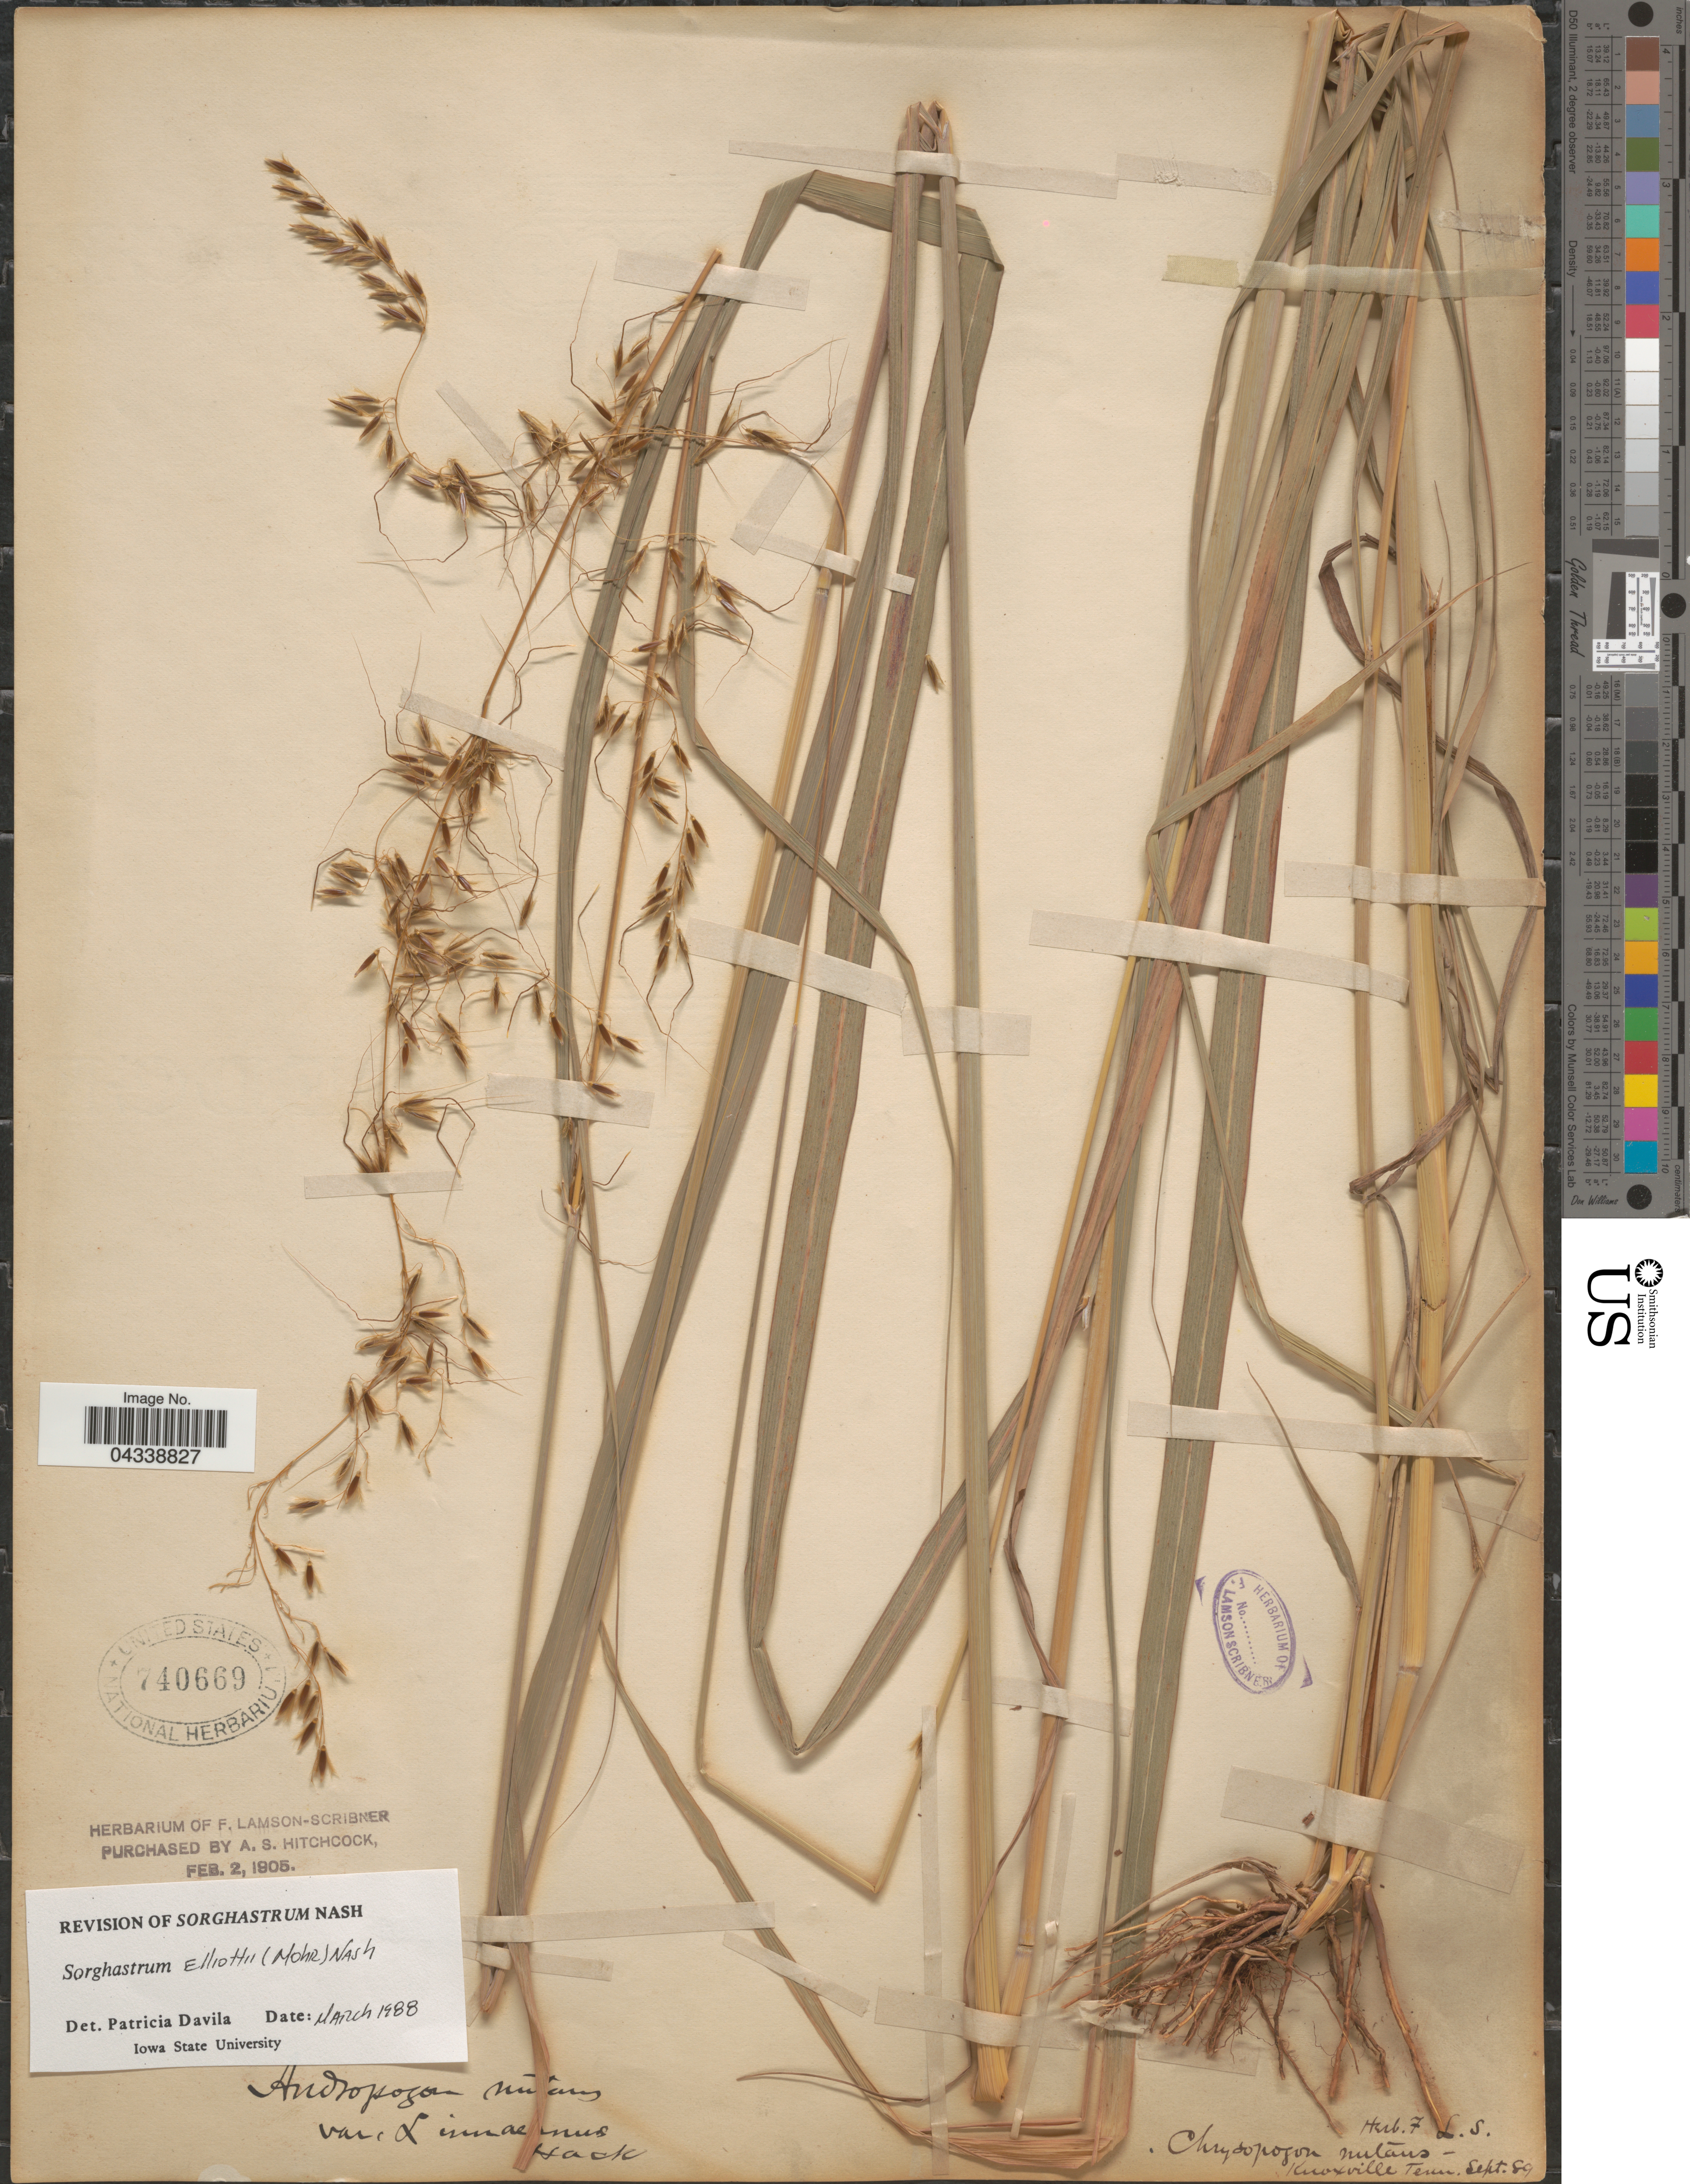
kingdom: Plantae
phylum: Tracheophyta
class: Liliopsida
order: Poales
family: Poaceae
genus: Sorghastrum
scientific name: Sorghastrum elliottii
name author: (C. Mohr) Nash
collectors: F. Lamson-Scribner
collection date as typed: Transcribed d/m/y: /9/89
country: United States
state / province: Tennessee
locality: Knoxville.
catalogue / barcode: US 740669